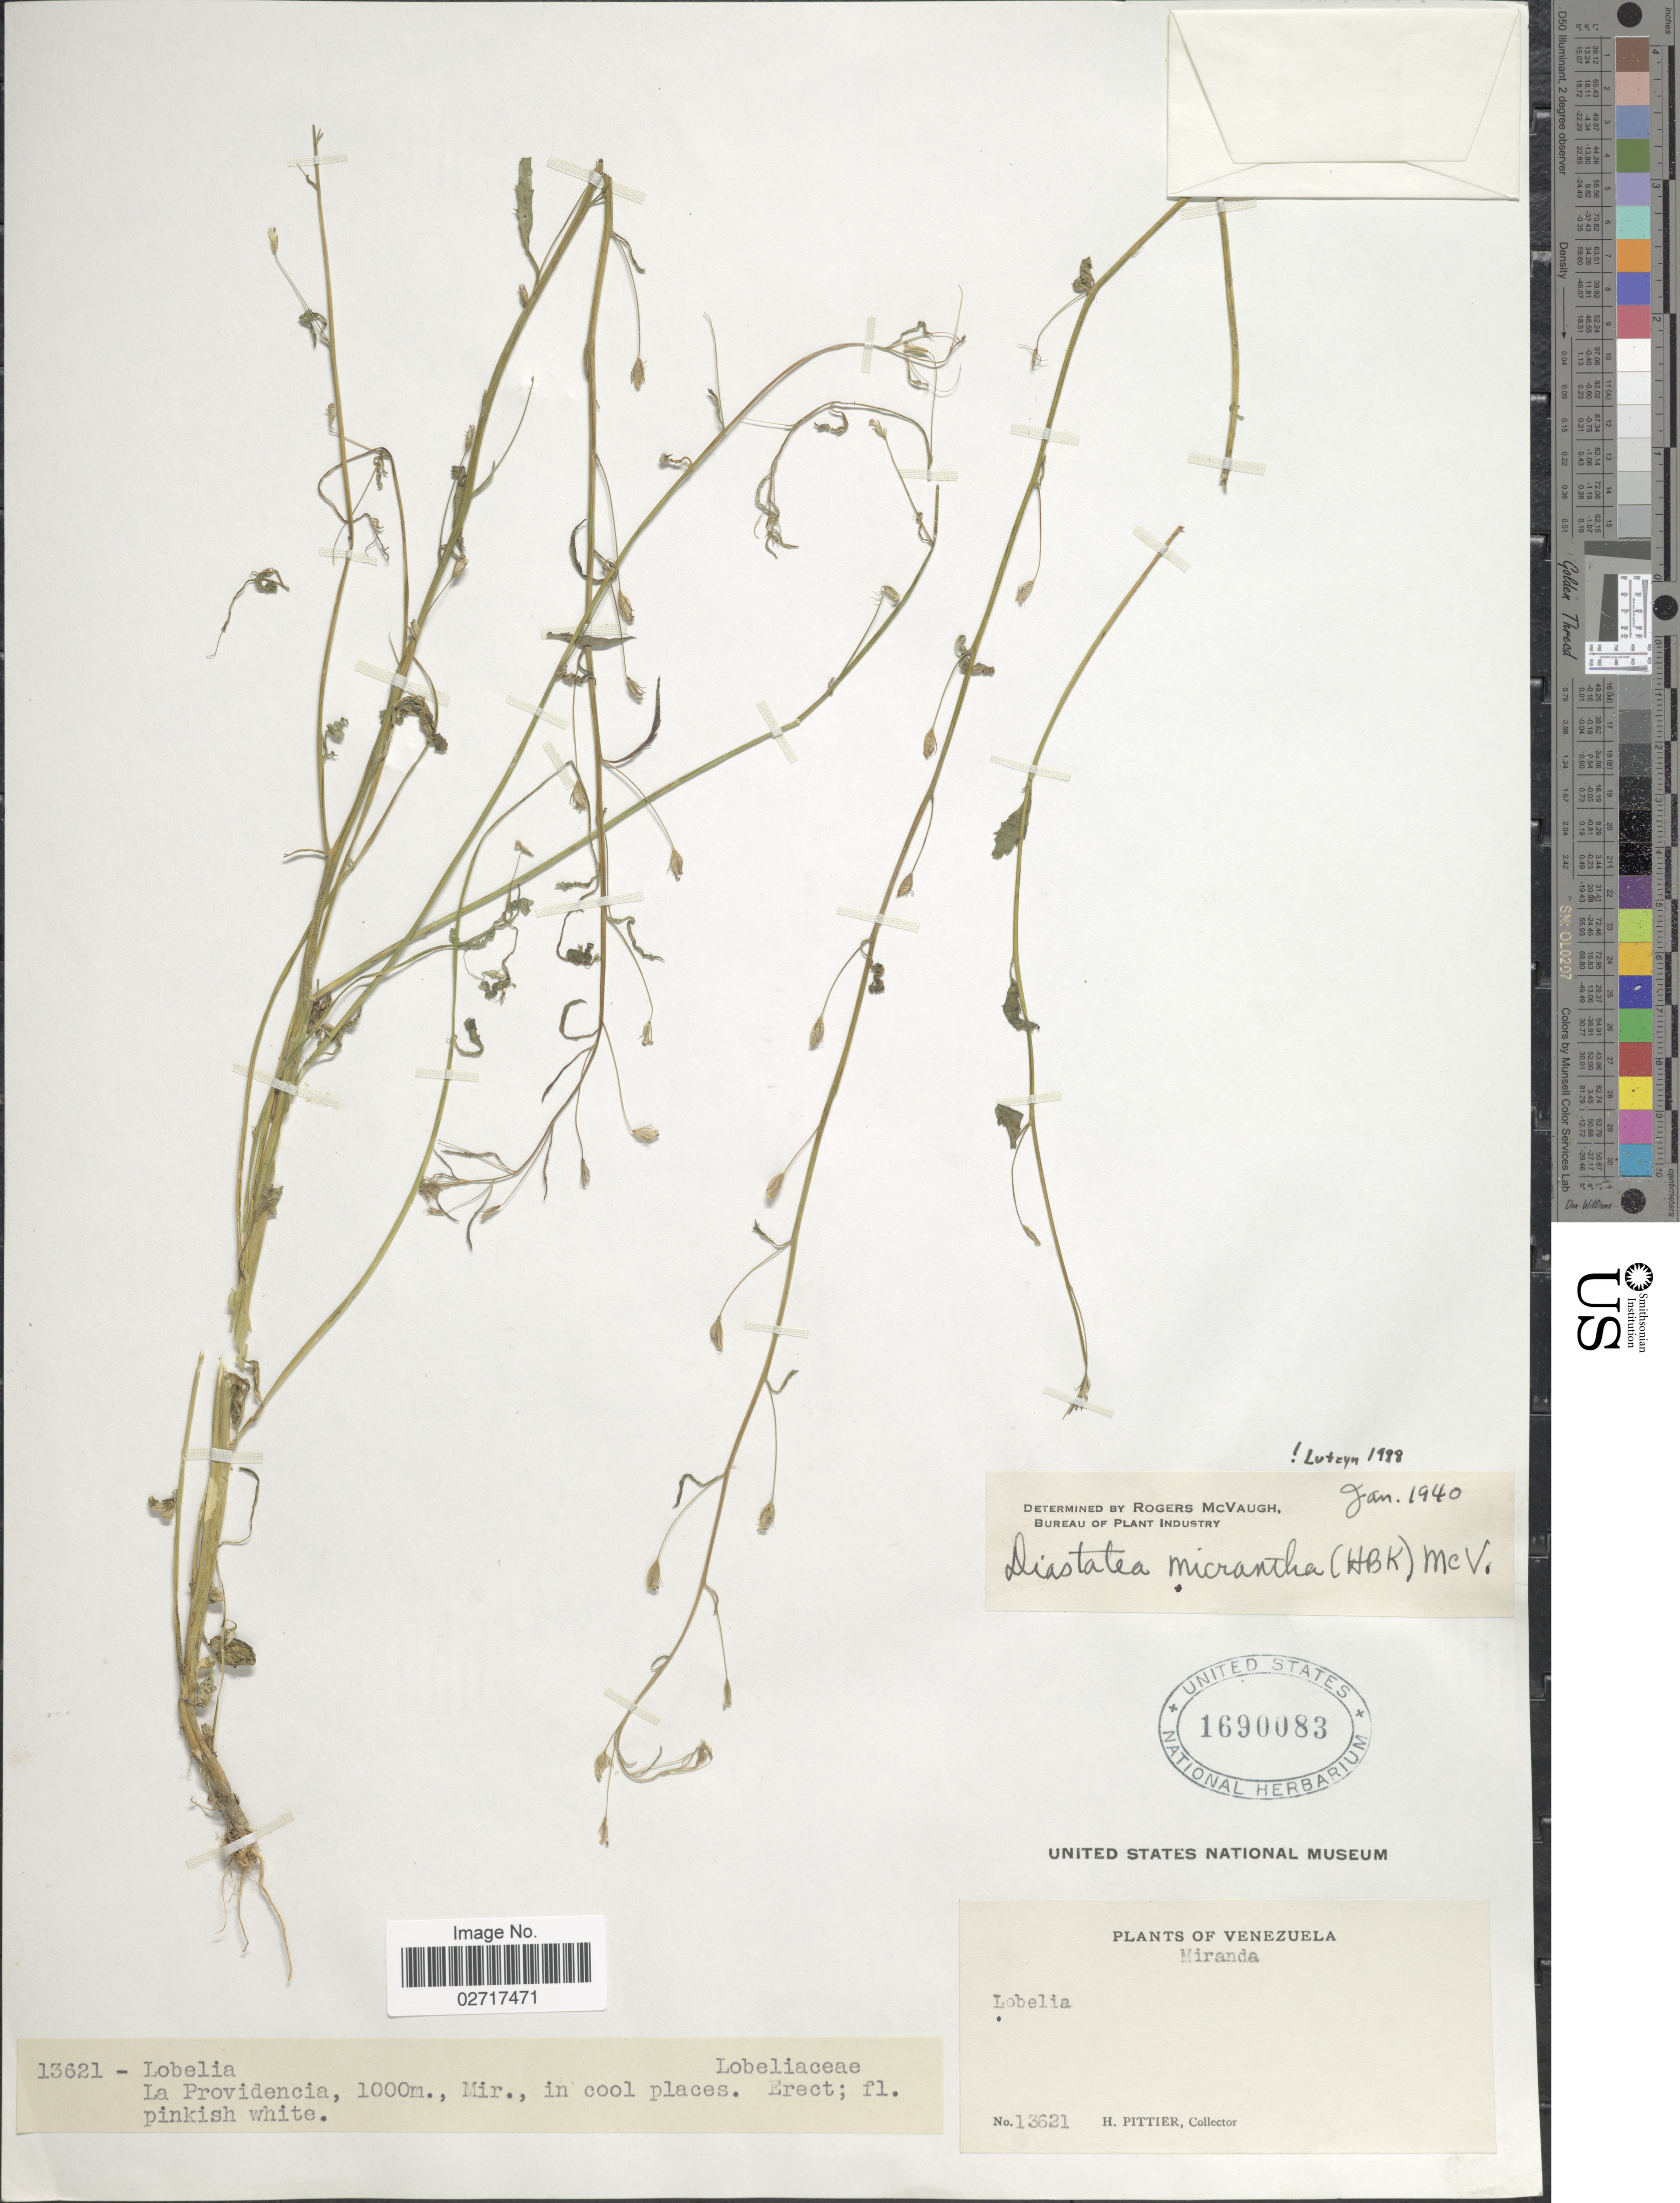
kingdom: Plantae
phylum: Tracheophyta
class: Magnoliopsida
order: Asterales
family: Campanulaceae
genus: Diastatea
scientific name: Diastatea micrantha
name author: (Kunth) McVaugh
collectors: H. F. Pittier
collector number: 13621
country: Venezuela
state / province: Miranda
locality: La Providencia.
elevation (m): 1000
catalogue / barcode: US 1690083